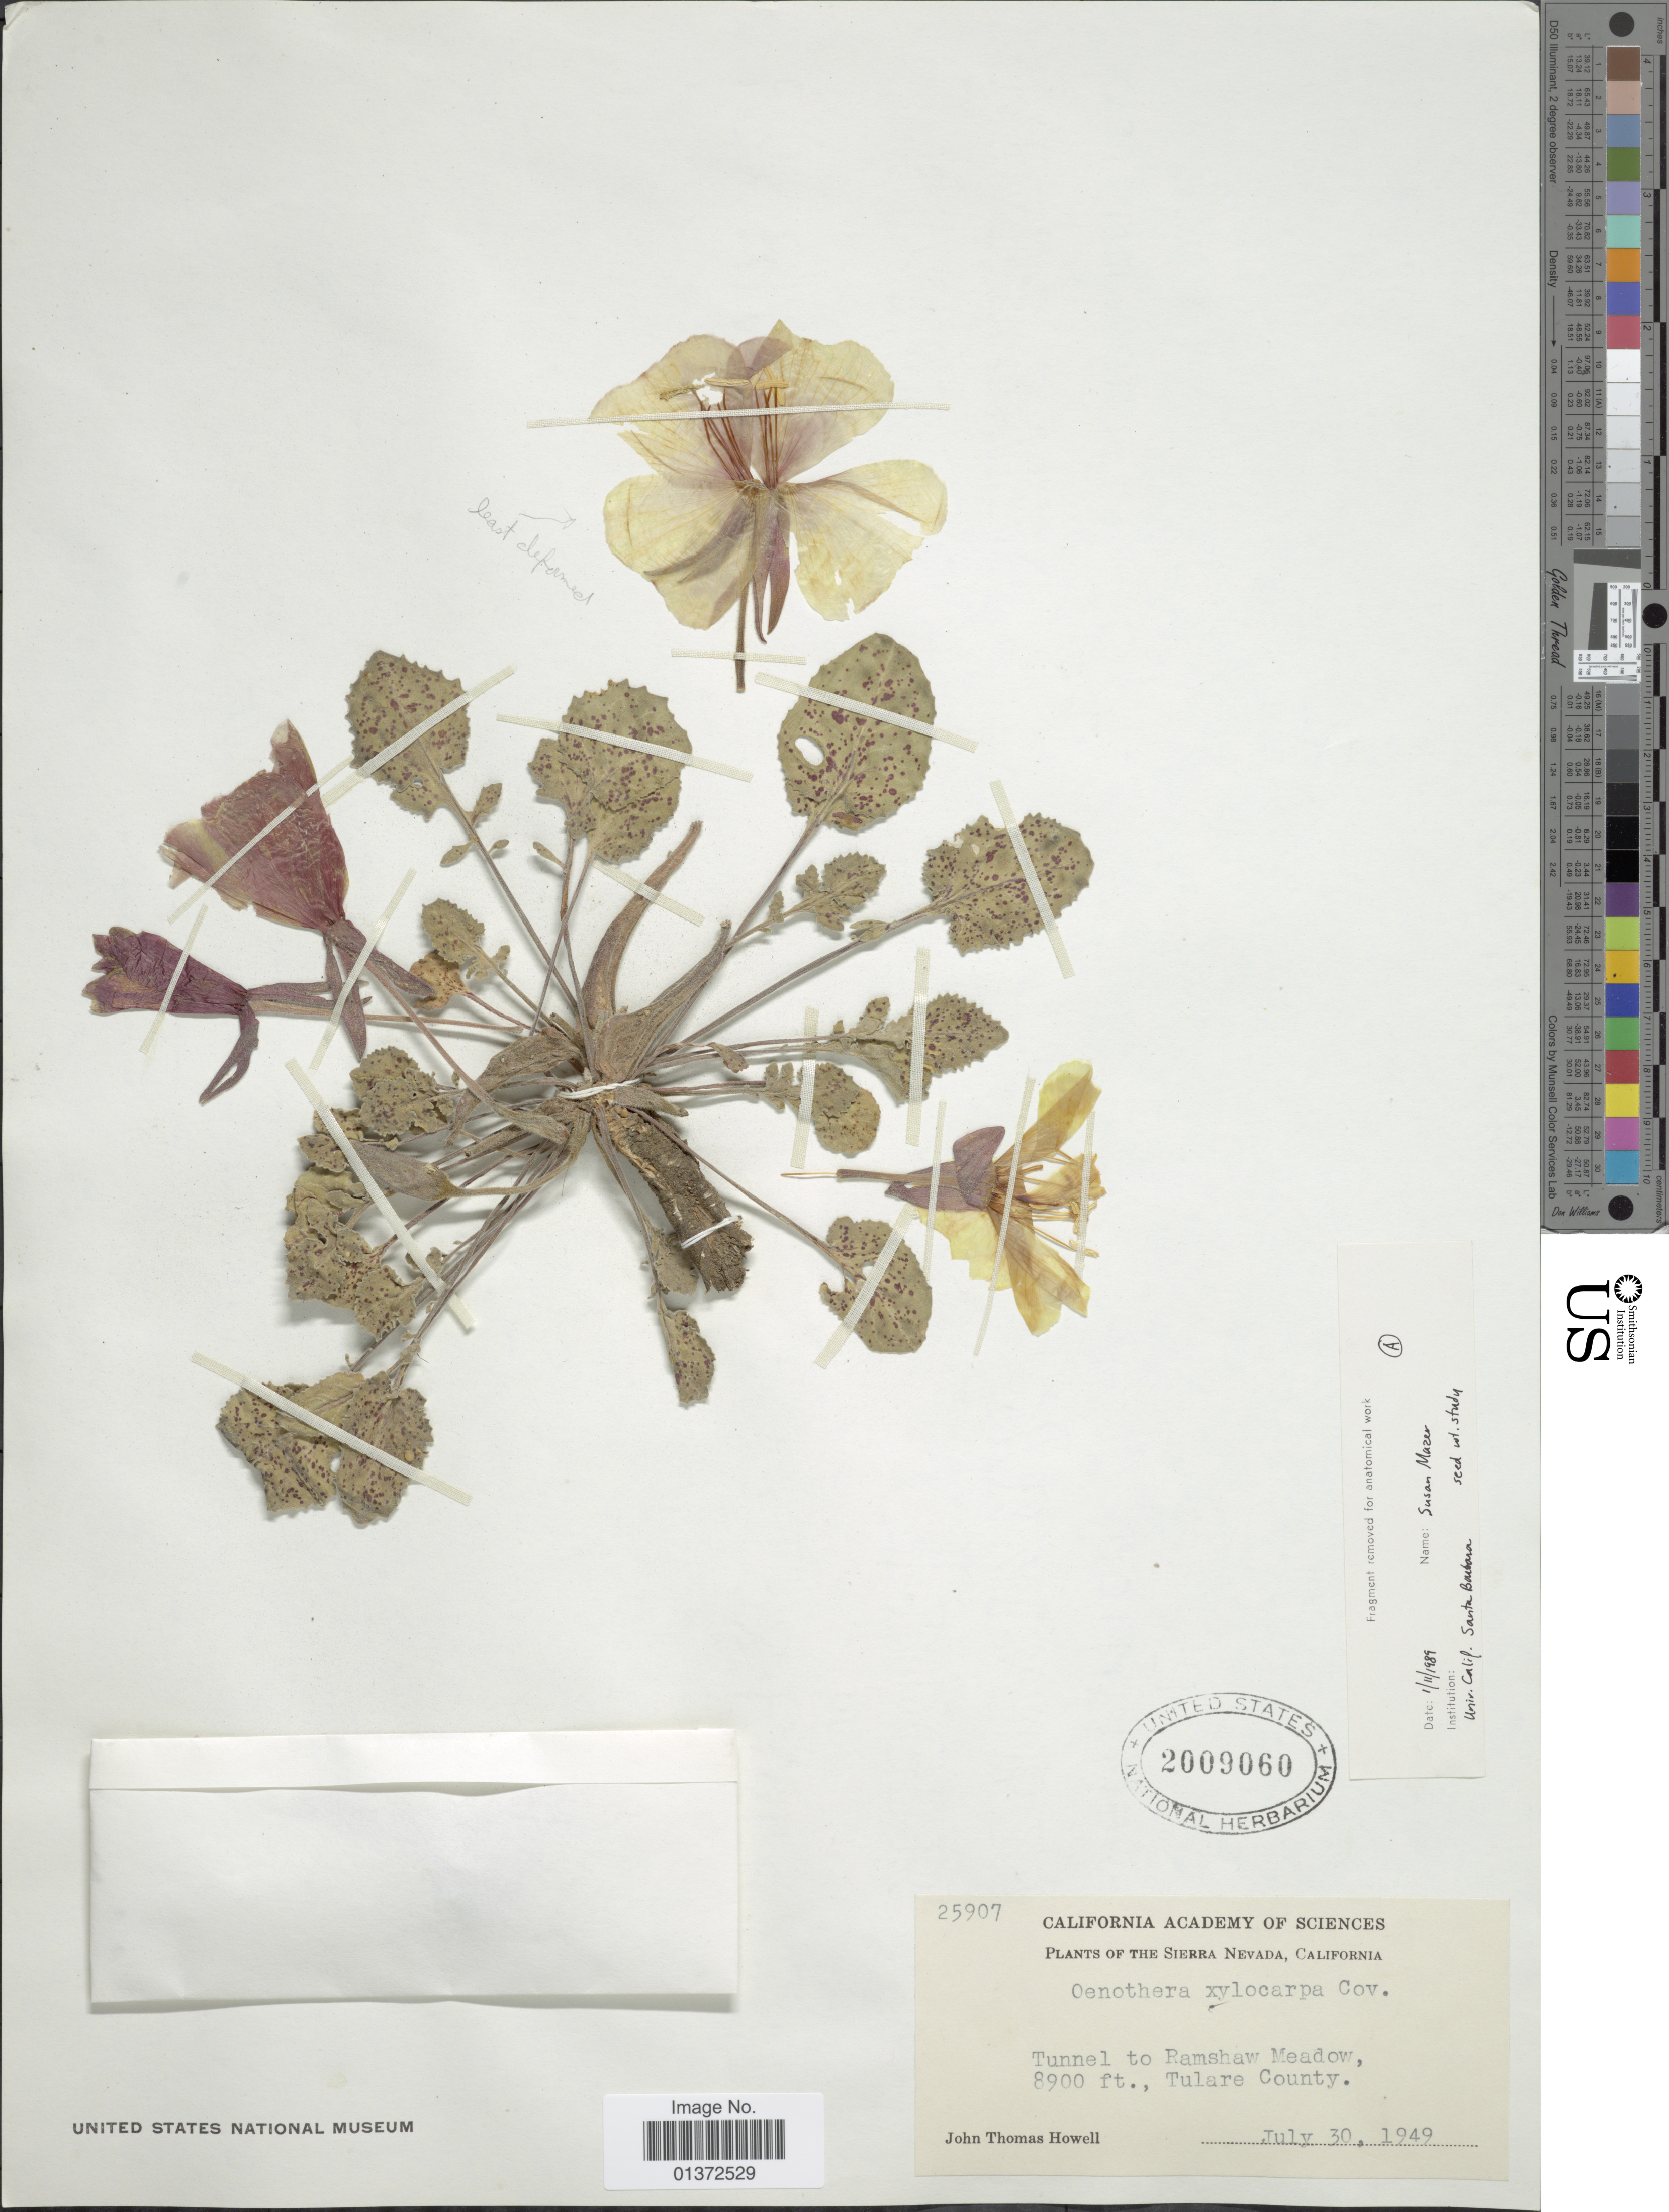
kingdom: Plantae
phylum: Tracheophyta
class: Magnoliopsida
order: Myrtales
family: Onagraceae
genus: Oenothera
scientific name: Oenothera xylocarpa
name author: Coville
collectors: J. T. Howell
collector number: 25907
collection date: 1949-07-30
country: United States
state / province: California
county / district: Tulare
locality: Sierra Nevada, Tunnel to Ramshaw Meadow, Tulare County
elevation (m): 2713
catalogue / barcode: US 2009060